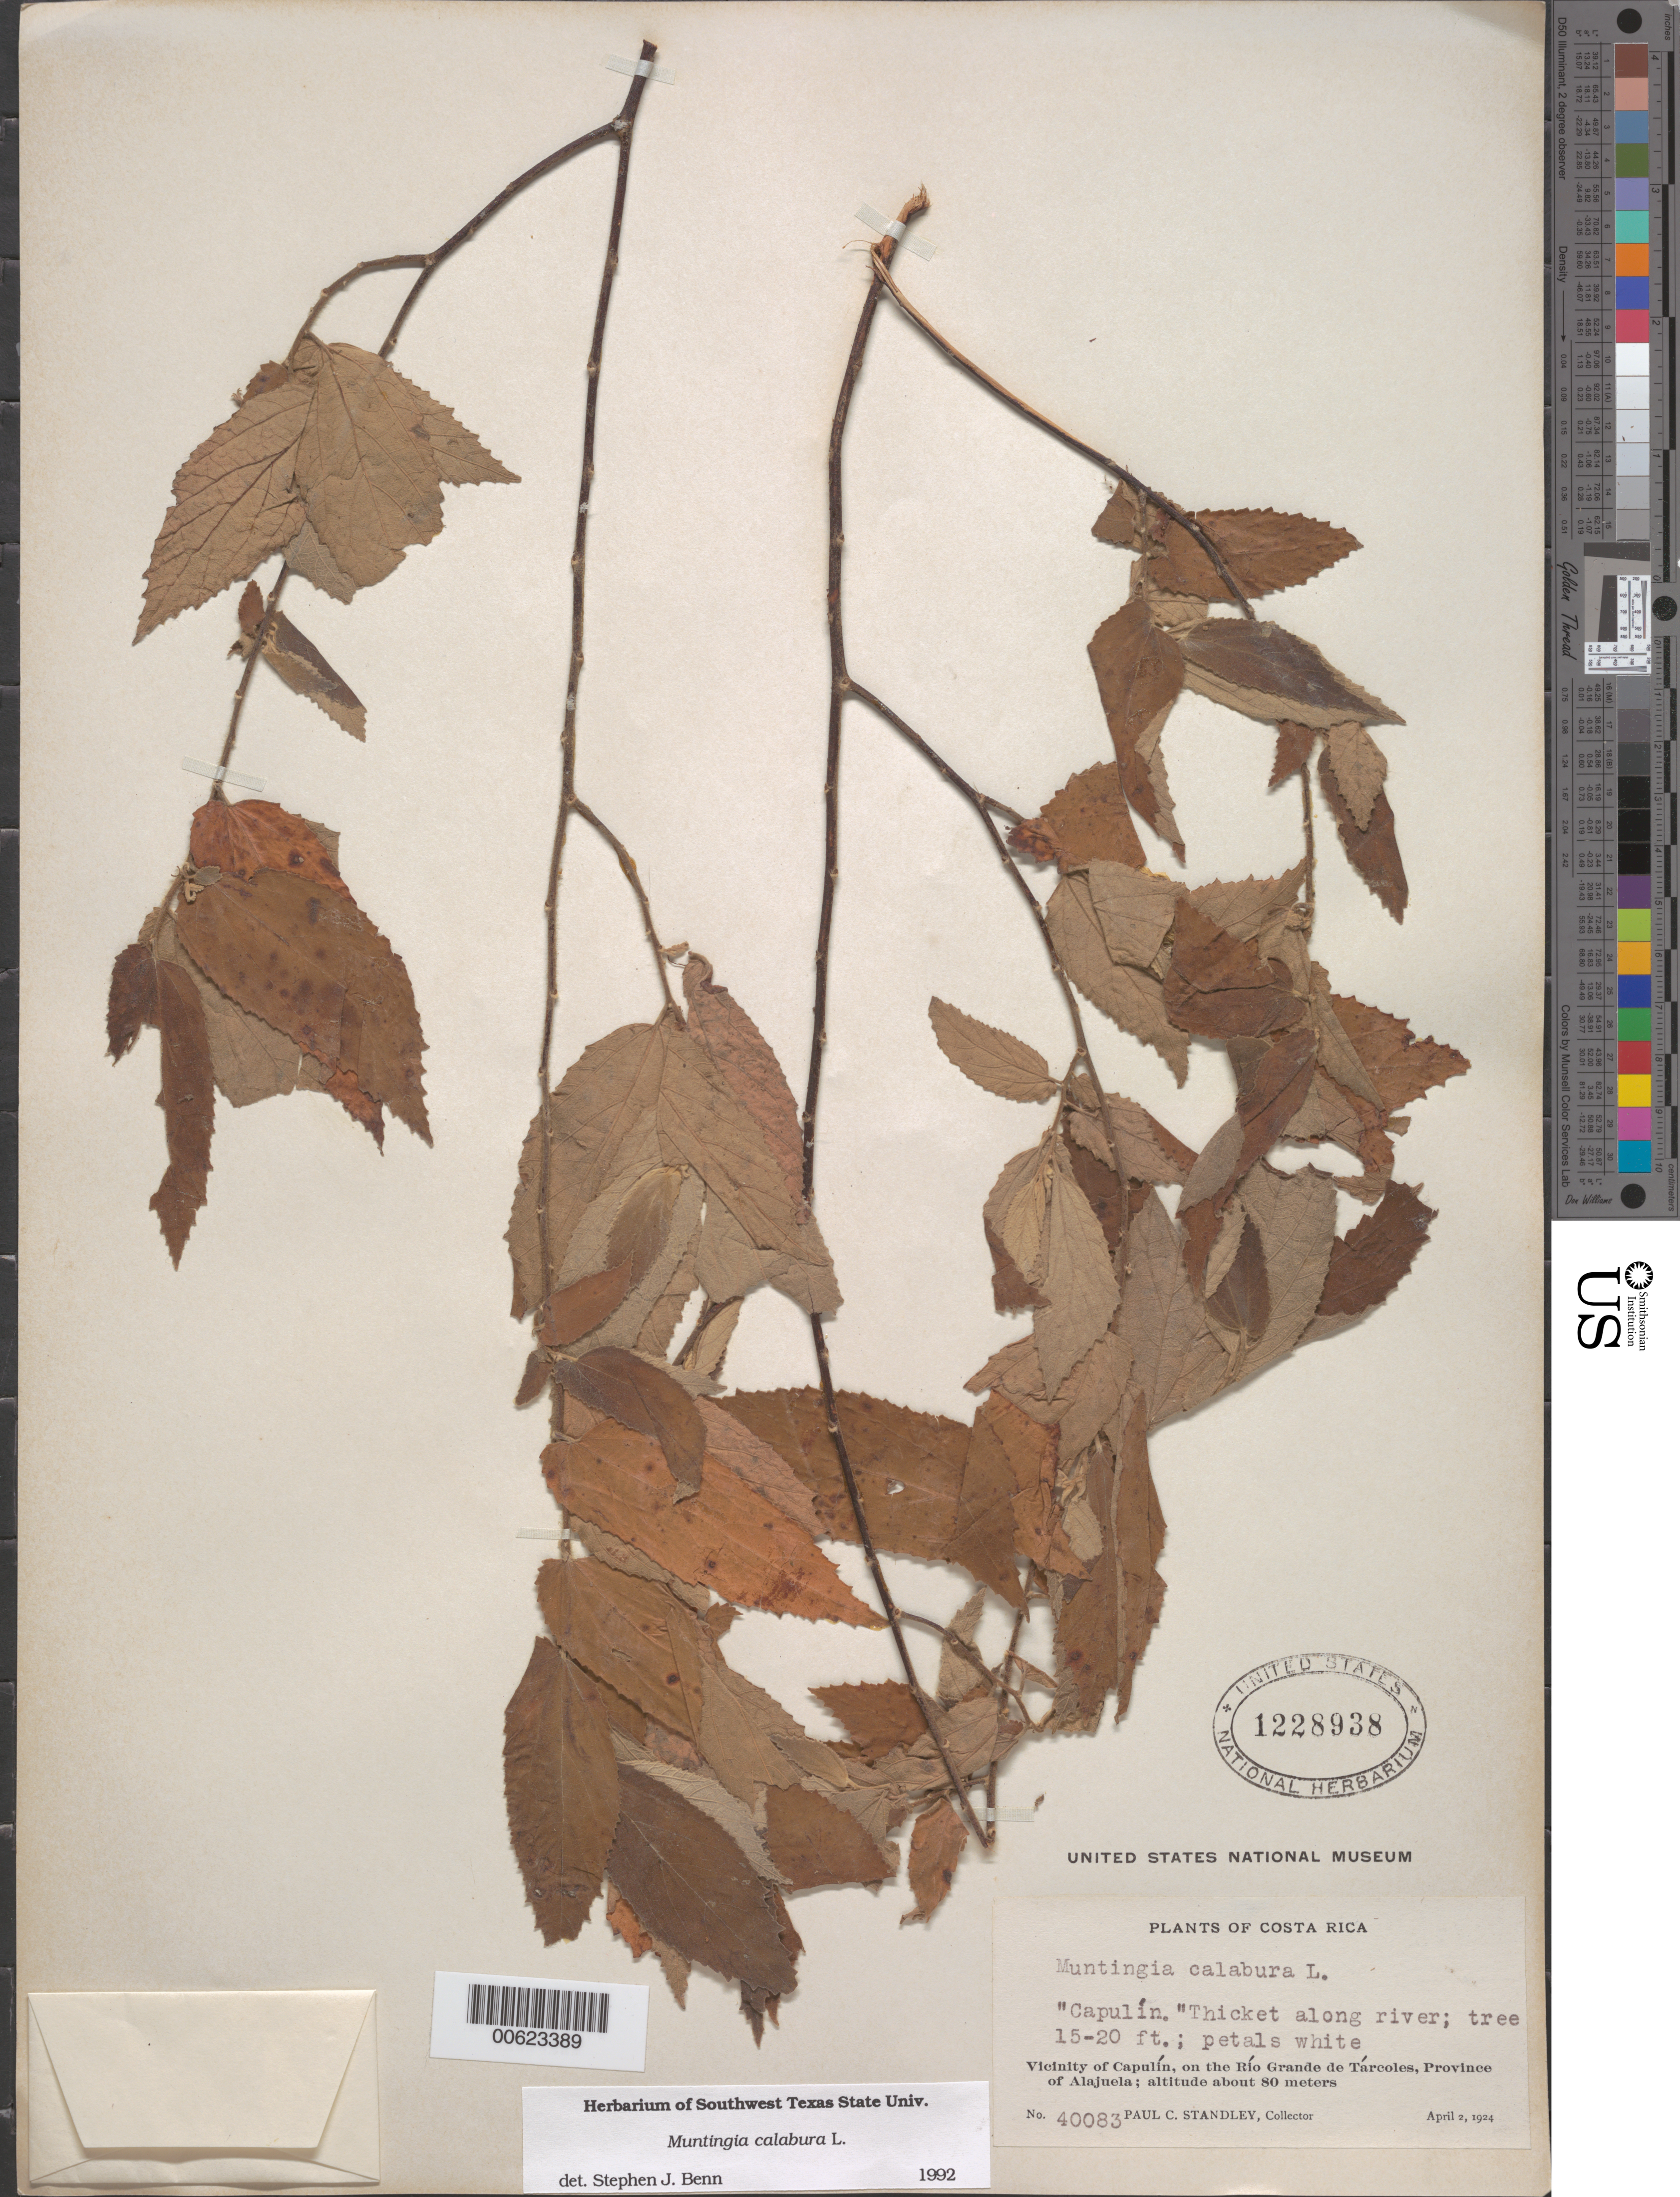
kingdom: Plantae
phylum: Tracheophyta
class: Magnoliopsida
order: Malvales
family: Muntingiaceae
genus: Muntingia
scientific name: Muntingia calabura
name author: L.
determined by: Benn, S. J.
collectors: P. C. Standley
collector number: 40083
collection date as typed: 02 Apr 1924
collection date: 1924-04-02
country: Costa Rica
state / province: Alajuela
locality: Vicinity of Capulín, on the Río Grande de Tárcoles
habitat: Thicket along river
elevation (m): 80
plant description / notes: Common name: Capulín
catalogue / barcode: US 1228938